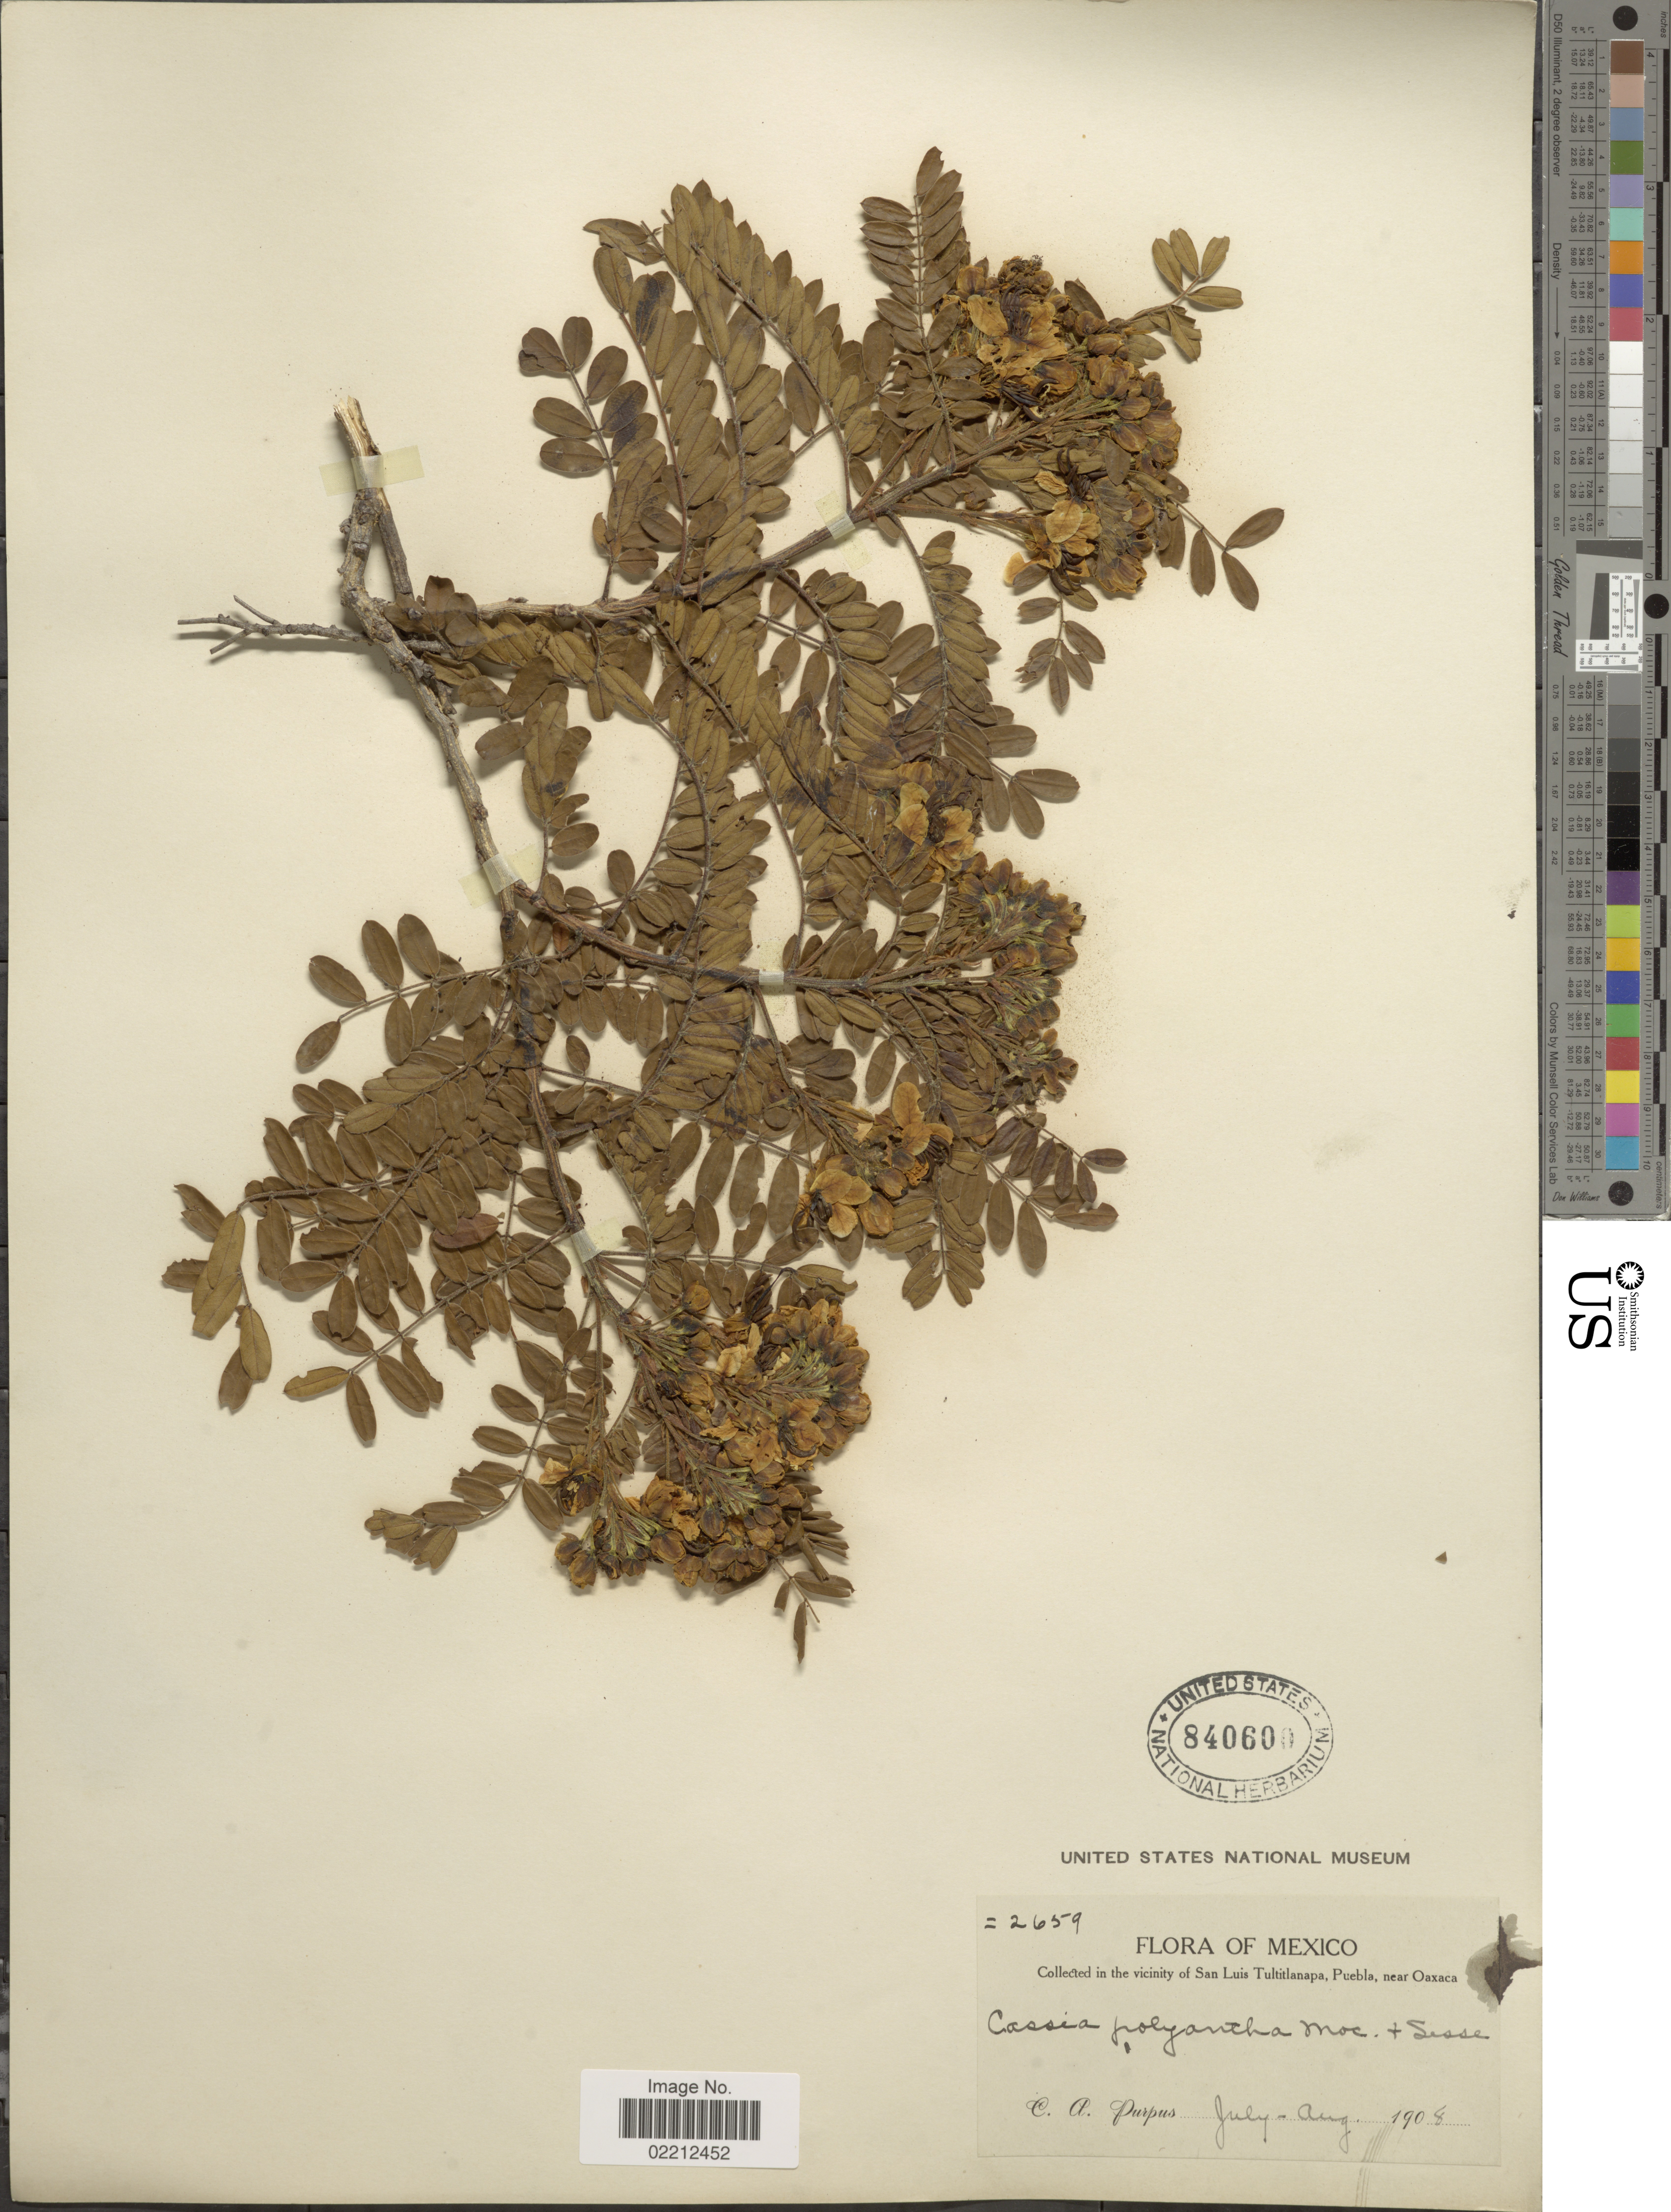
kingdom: Plantae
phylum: Tracheophyta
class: Magnoliopsida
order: Fabales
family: Fabaceae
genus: Senna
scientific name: Senna polyantha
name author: (Coll) H.S. Irwin & Barneby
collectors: C. A. Purpus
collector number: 2659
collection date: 1908-07/1908-08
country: Mexico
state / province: Oaxaca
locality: San Luis Tultitlanapa, Puebla near Oaxaca.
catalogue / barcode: US 840600